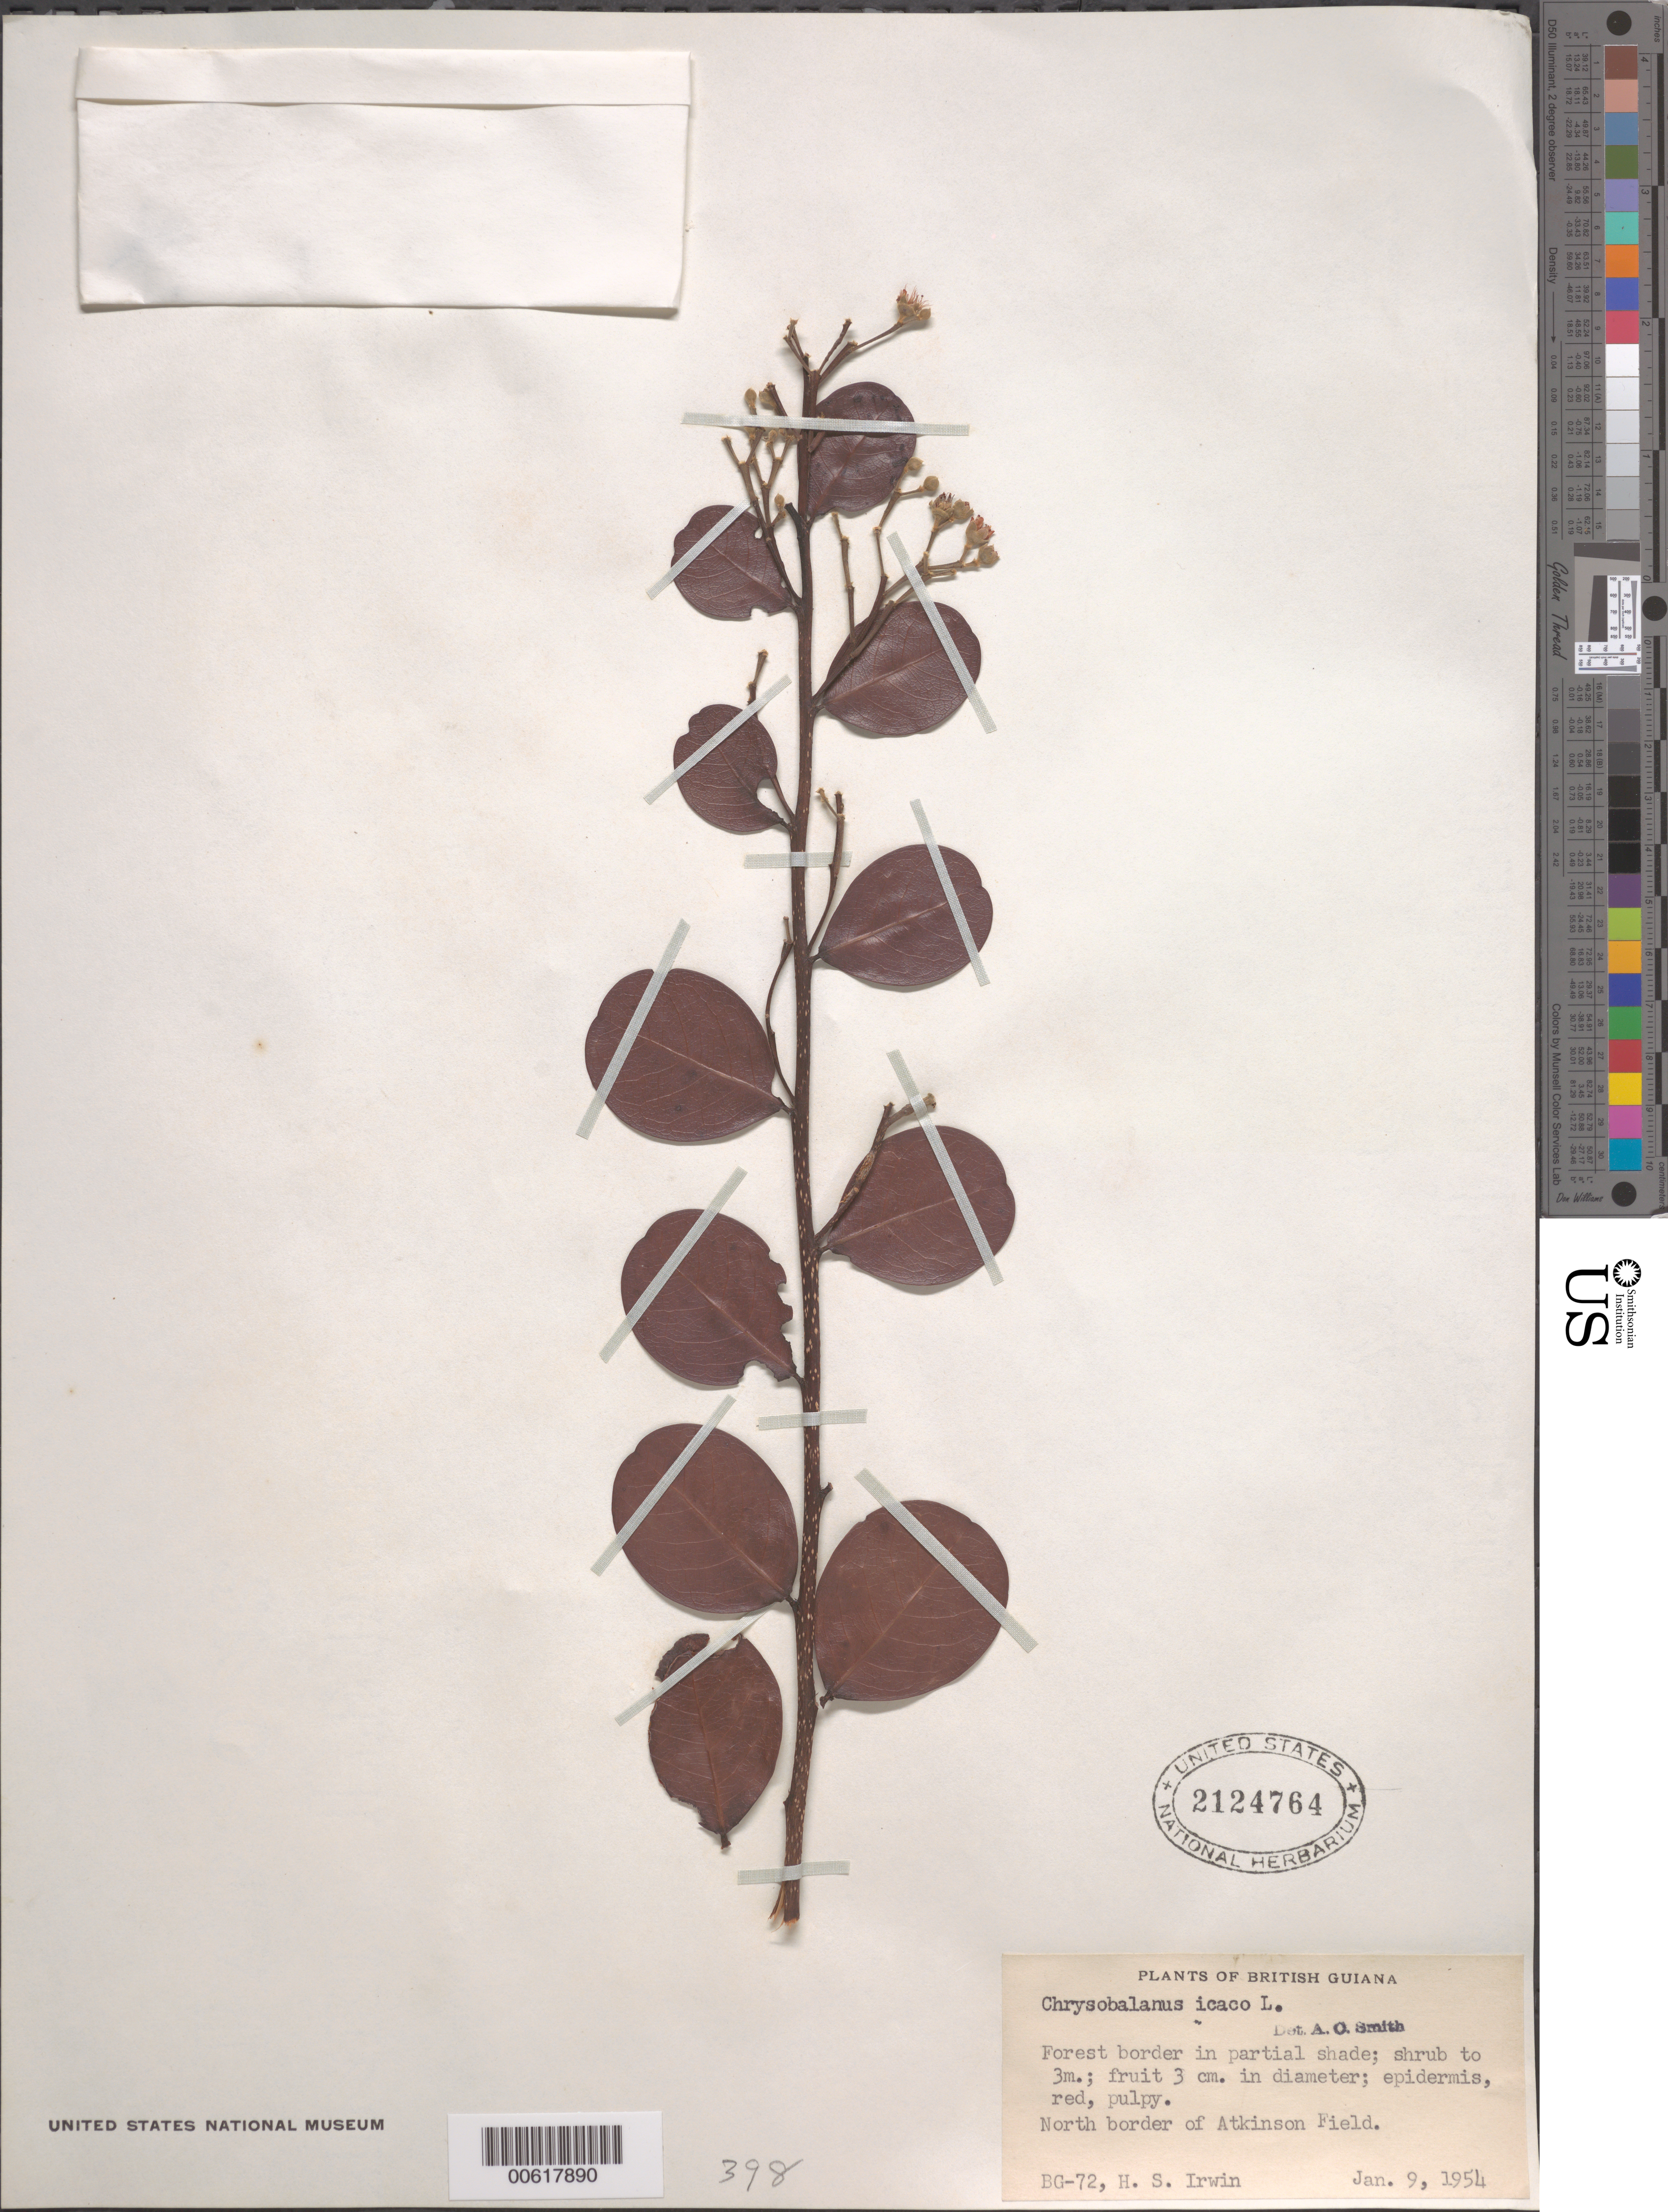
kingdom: Plantae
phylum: Tracheophyta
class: Magnoliopsida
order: Malpighiales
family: Chrysobalanaceae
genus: Chrysobalanus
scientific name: Chrysobalanus icaco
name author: L.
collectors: H. Irwin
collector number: BG 72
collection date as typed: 9-Jan-54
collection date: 1954-01-09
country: Guyana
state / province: Demerara-Mahaica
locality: Atkinson Field, N border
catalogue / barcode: US 2124764